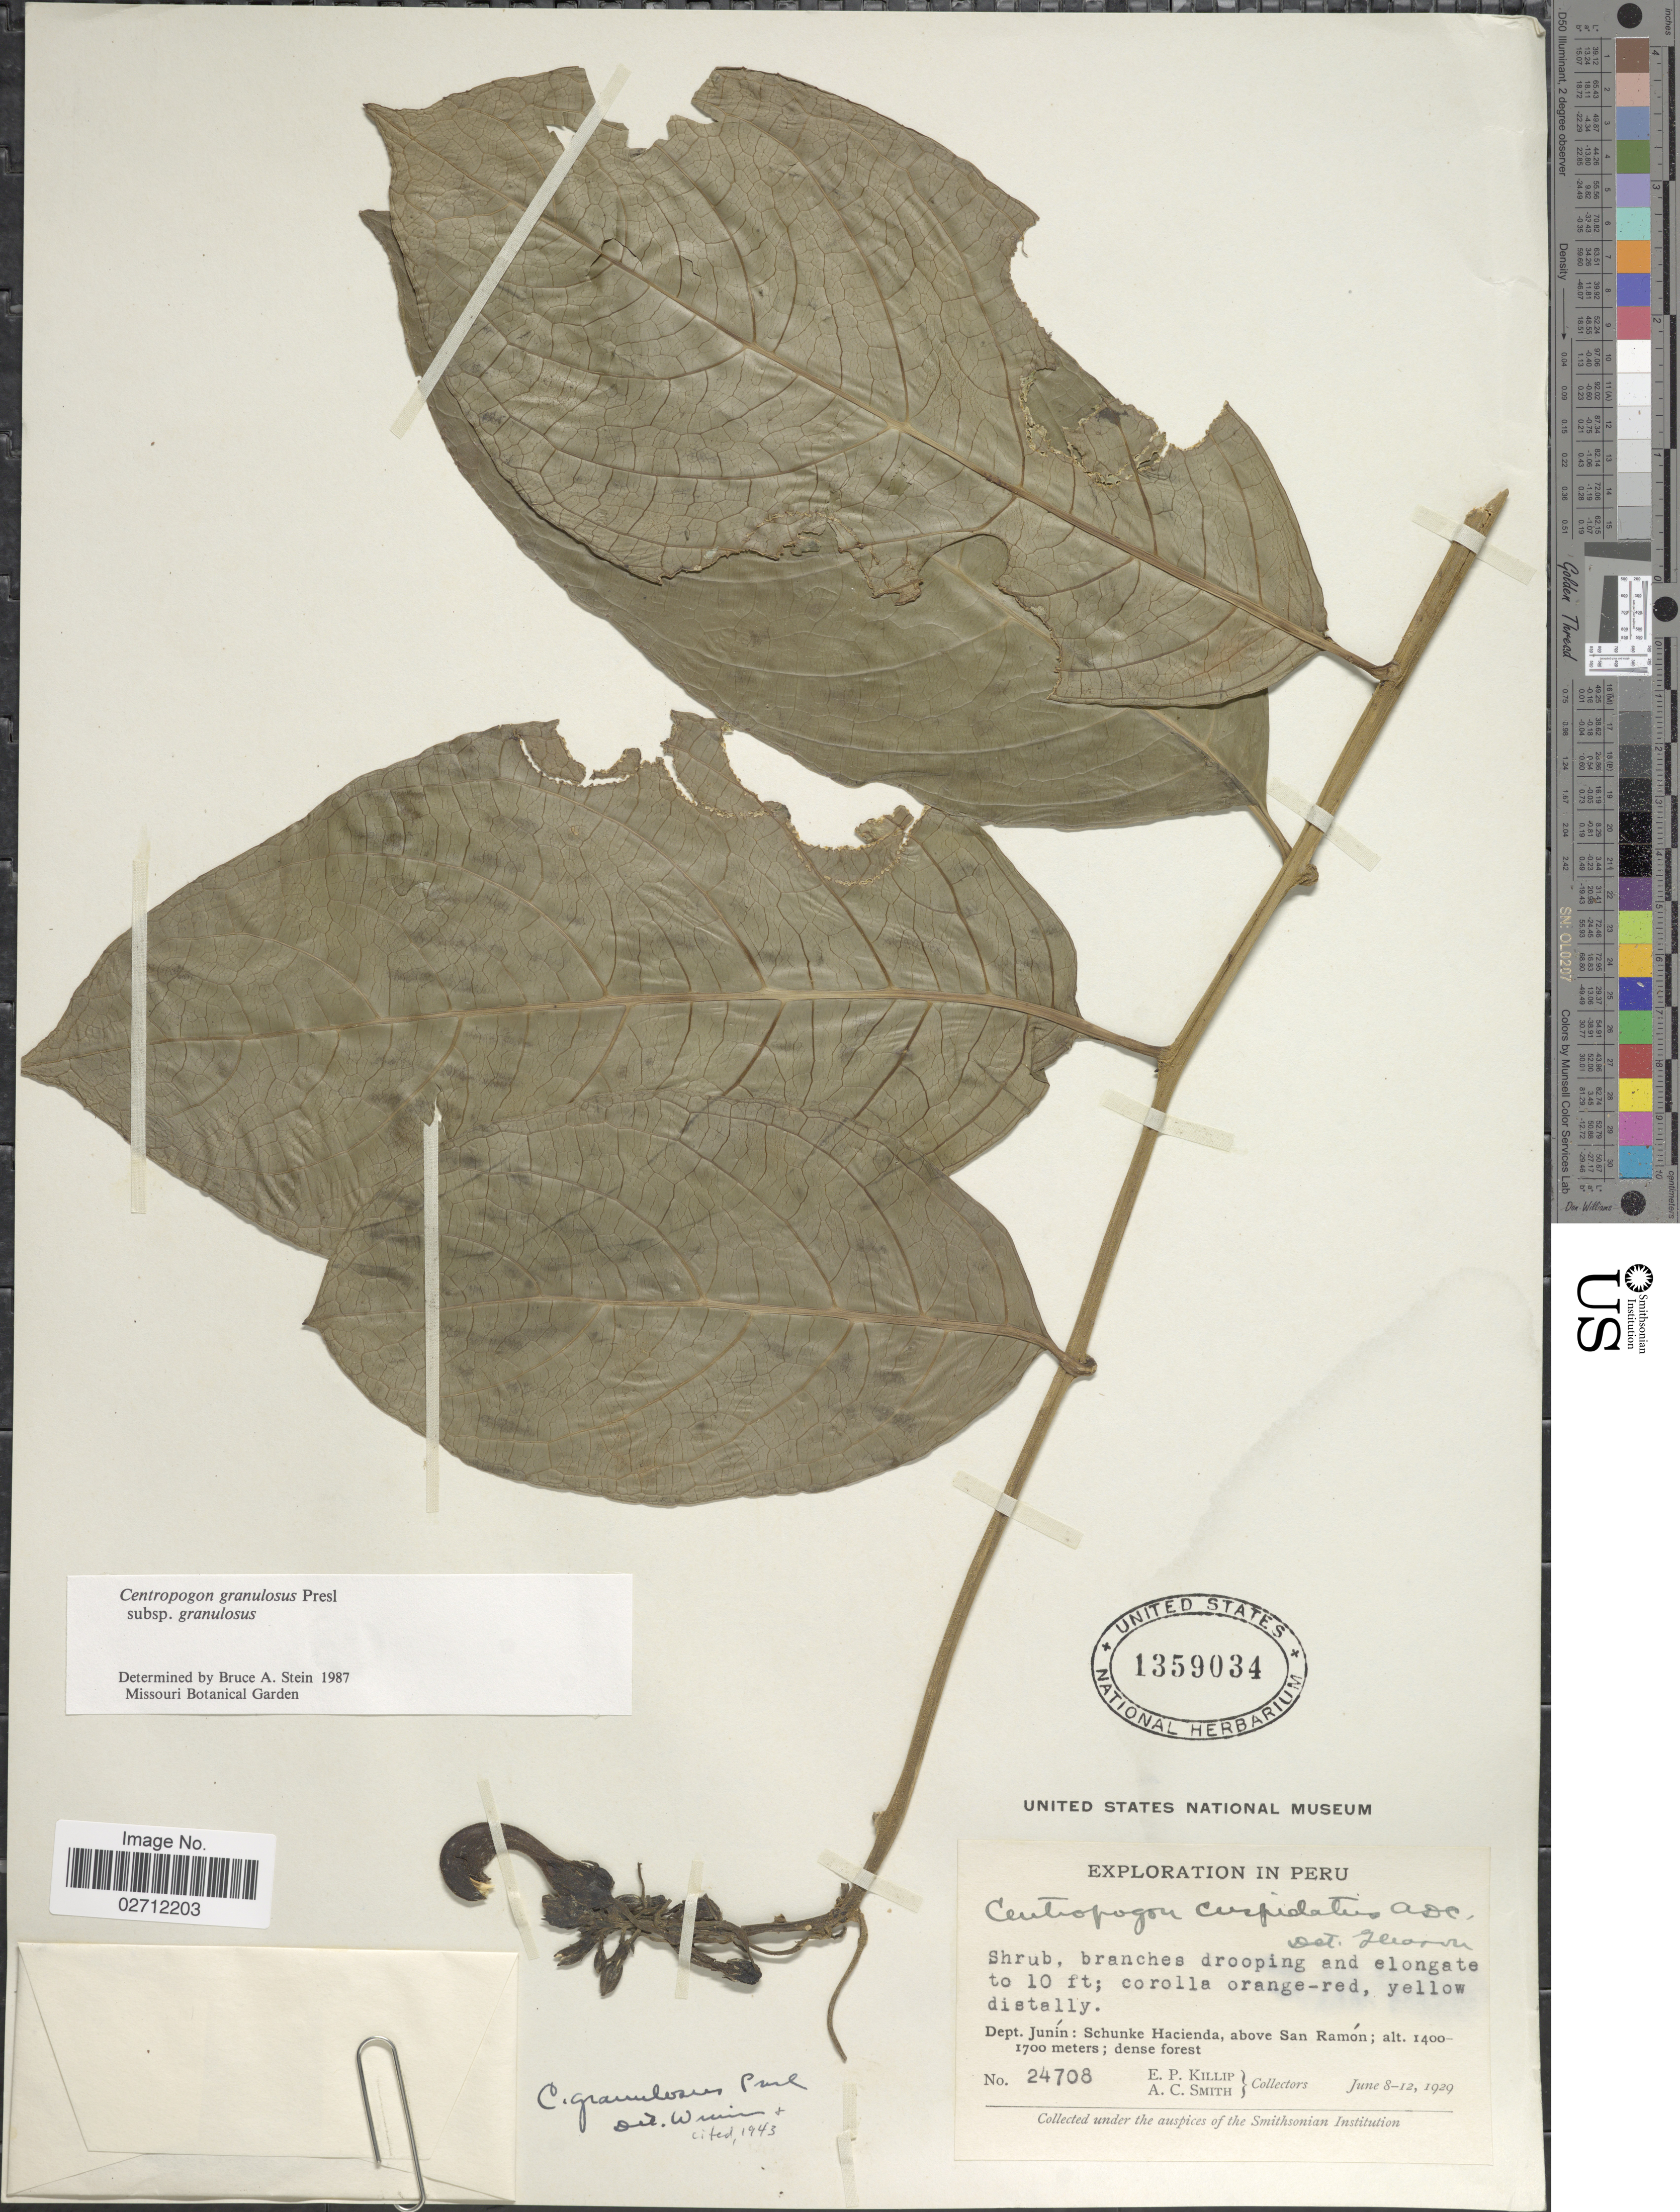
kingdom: Plantae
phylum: Tracheophyta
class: Magnoliopsida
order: Asterales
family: Campanulaceae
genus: Centropogon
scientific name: Centropogon granulosus subsp. granulosus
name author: C. Presl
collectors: E. P. Killip & A. C. Smith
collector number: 24708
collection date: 1929-06-08/1929-06-12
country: Peru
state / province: Junín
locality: Schunke Hacienda, above San Ramon.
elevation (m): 1400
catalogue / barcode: US 1359034